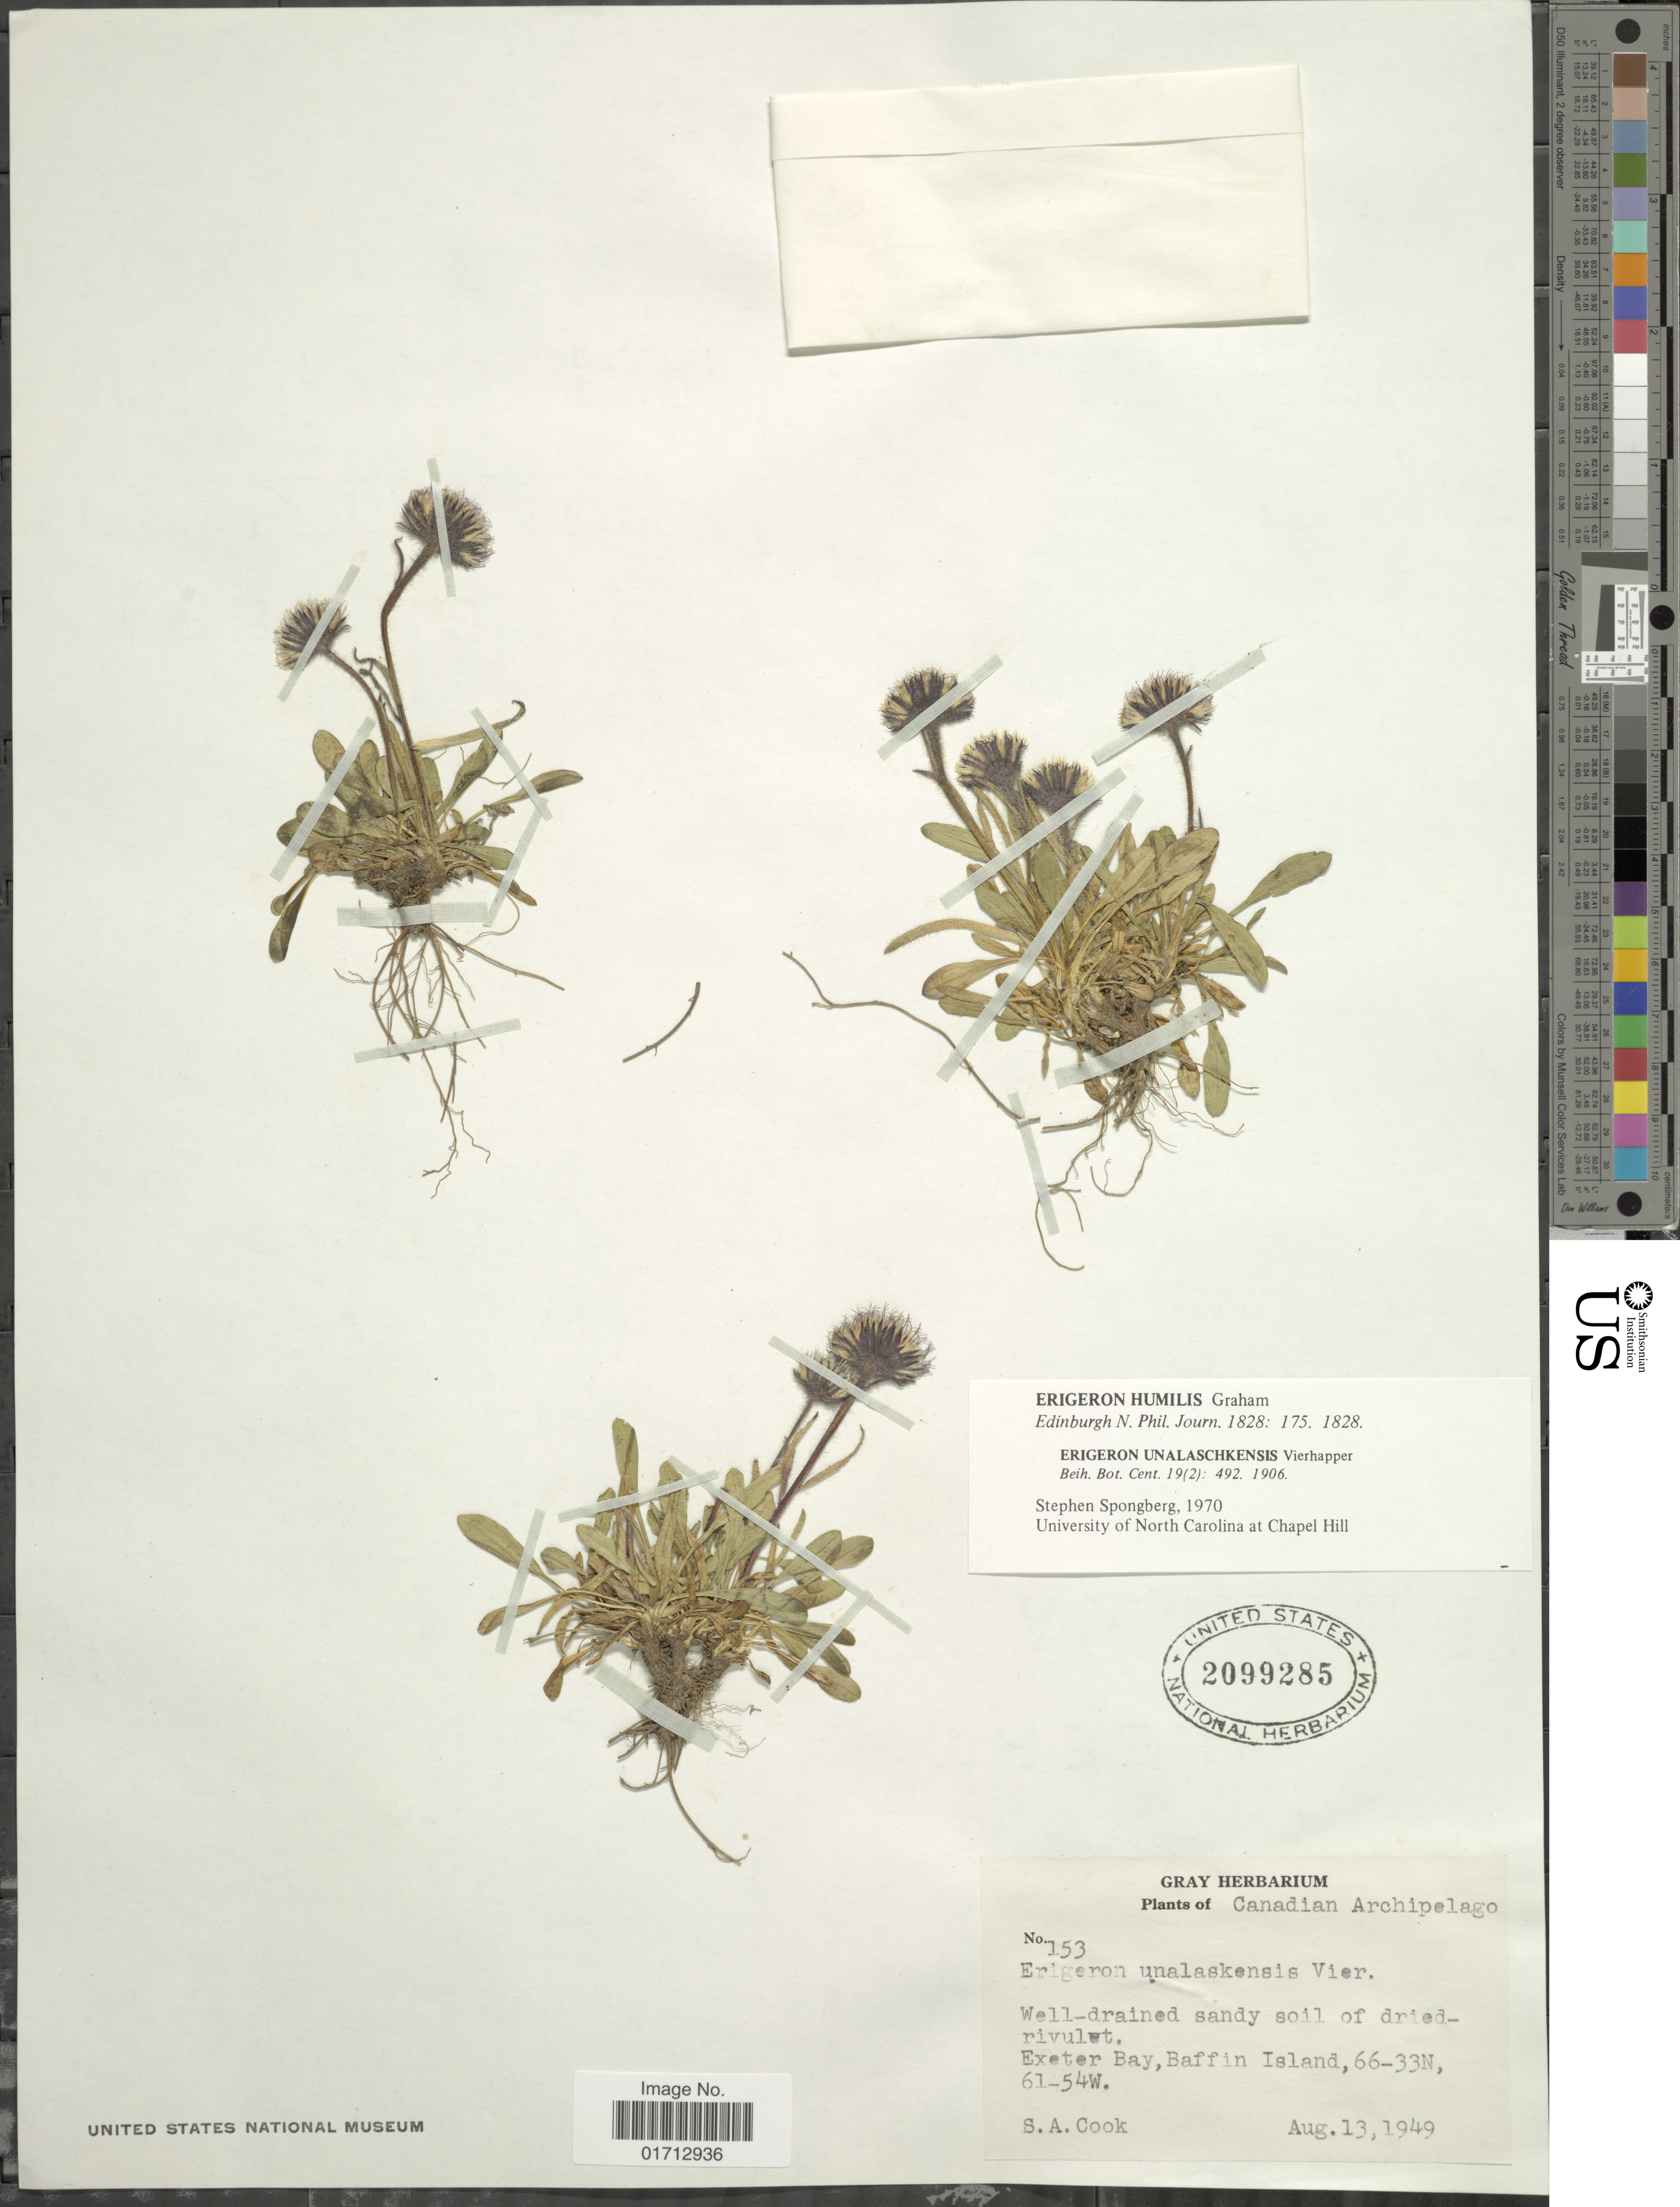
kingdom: Plantae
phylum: Tracheophyta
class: Magnoliopsida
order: Asterales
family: Asteraceae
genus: Erigeron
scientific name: Erigeron humilis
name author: Graham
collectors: S. A. Cook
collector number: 153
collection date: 1949-08-13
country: Canada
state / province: Nunavut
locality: Canadian Archipelago, Exeter Bay, Baffin Island.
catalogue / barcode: US 2099285